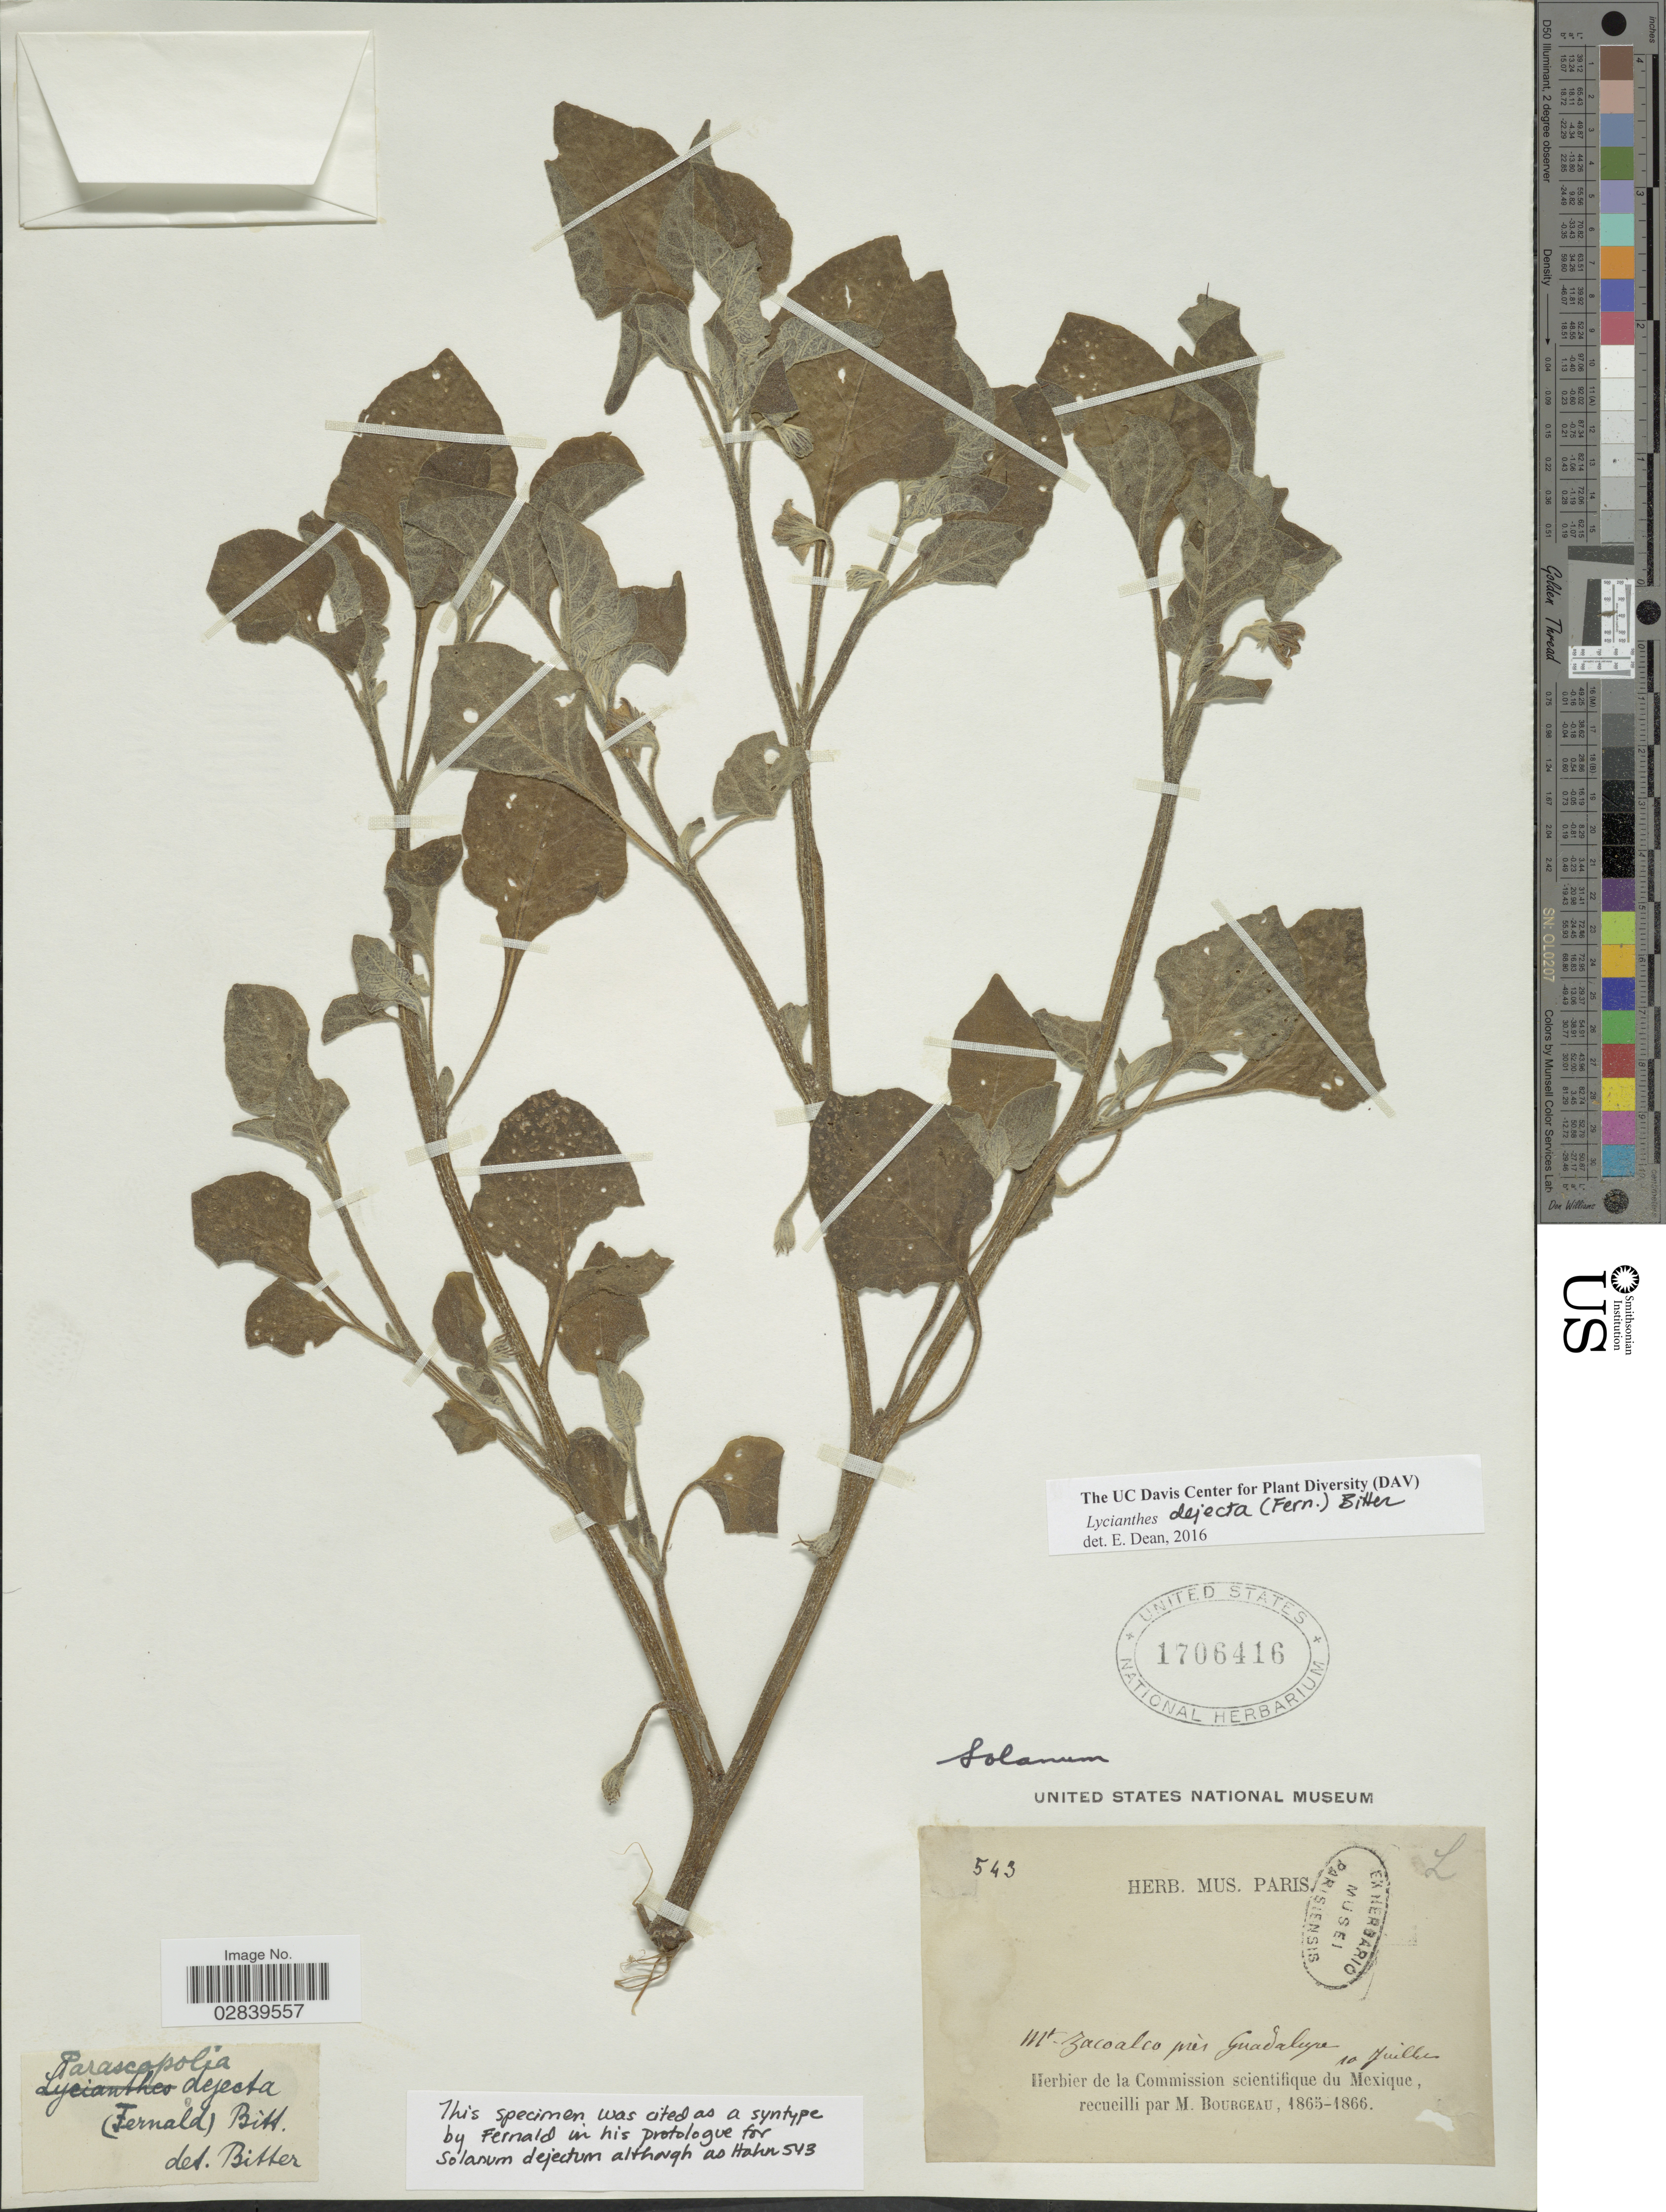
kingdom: Plantae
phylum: Tracheophyta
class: Magnoliopsida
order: Solanales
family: Solanaceae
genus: Lycianthes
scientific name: Lycianthes dejecta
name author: (Fernald) Bitter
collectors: M. Bourgeau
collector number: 543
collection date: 1865-07-10/1866-07-10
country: Mexico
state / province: Jalisco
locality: Mt. Zacoalco près Guadalupe.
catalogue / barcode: US 1706416